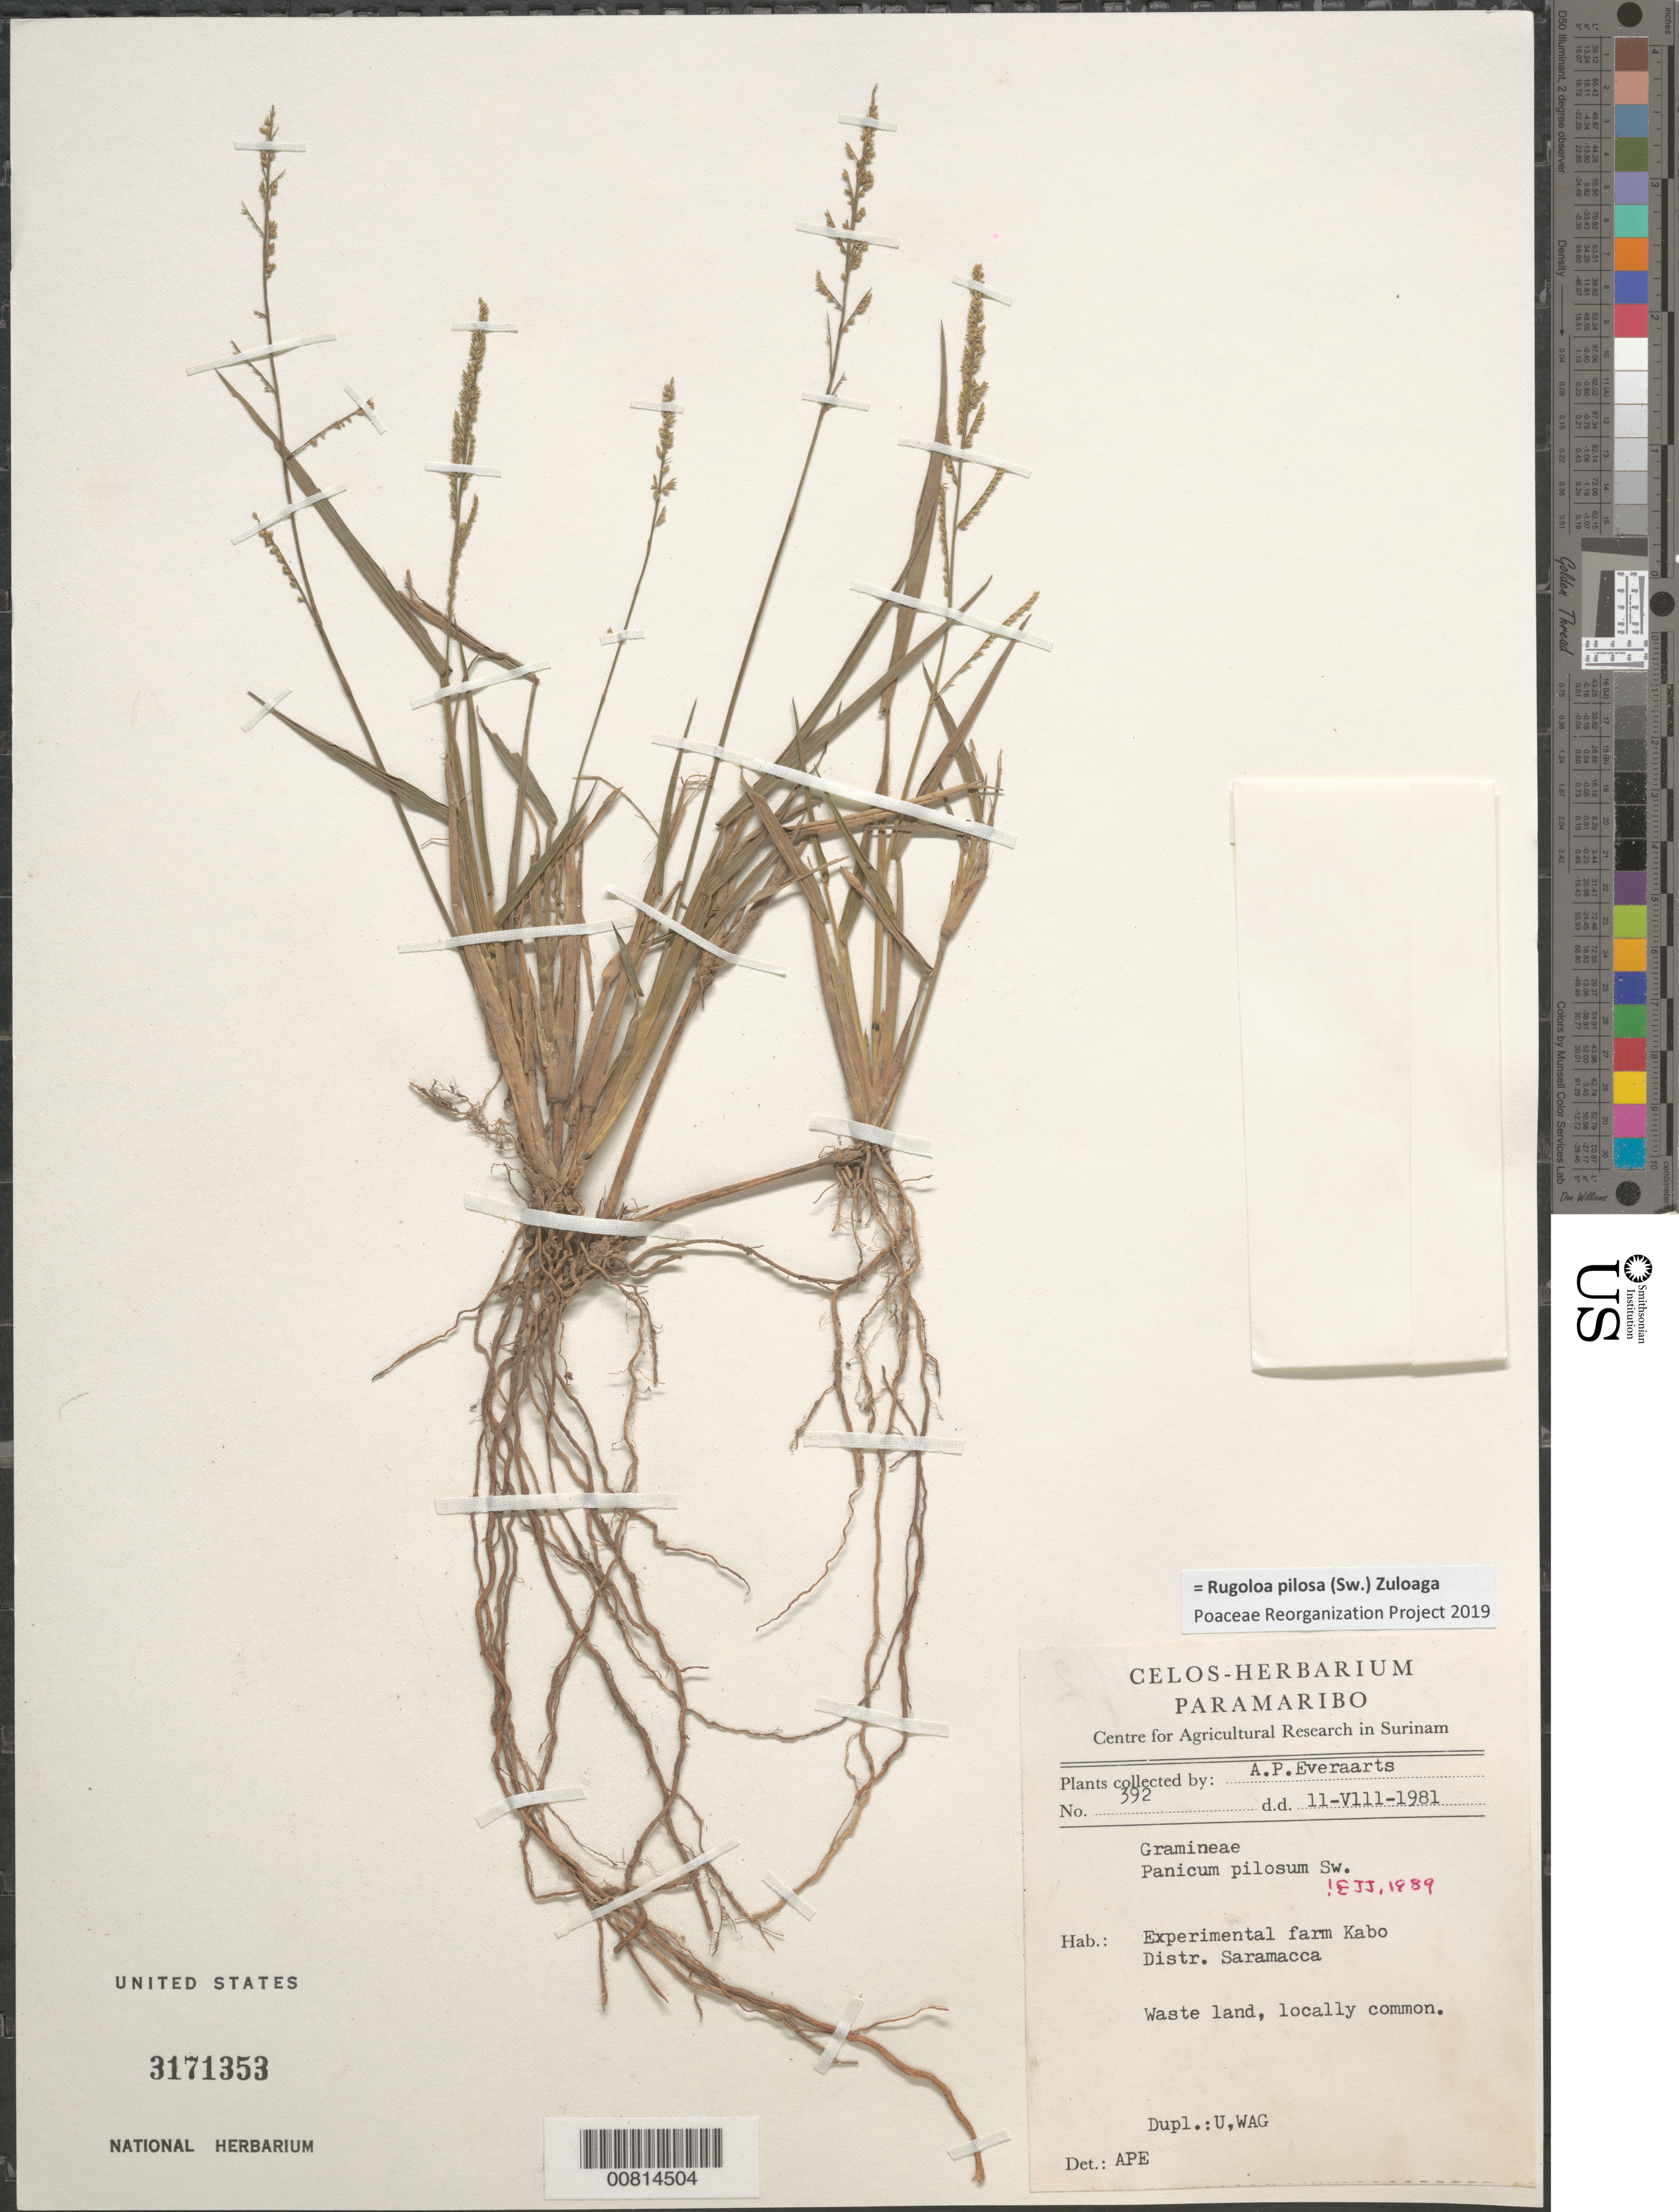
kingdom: Plantae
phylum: Tracheophyta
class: Liliopsida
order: Poales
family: Poaceae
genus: Panicum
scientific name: Panicum pilosum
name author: Sw.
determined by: Judziewicz, E. J.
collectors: A. Everaarts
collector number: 392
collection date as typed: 11-Aug-81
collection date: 1981-08-11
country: Suriname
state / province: Saramacca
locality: Kabo Experimental Farm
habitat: Waste land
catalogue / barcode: US 3171353